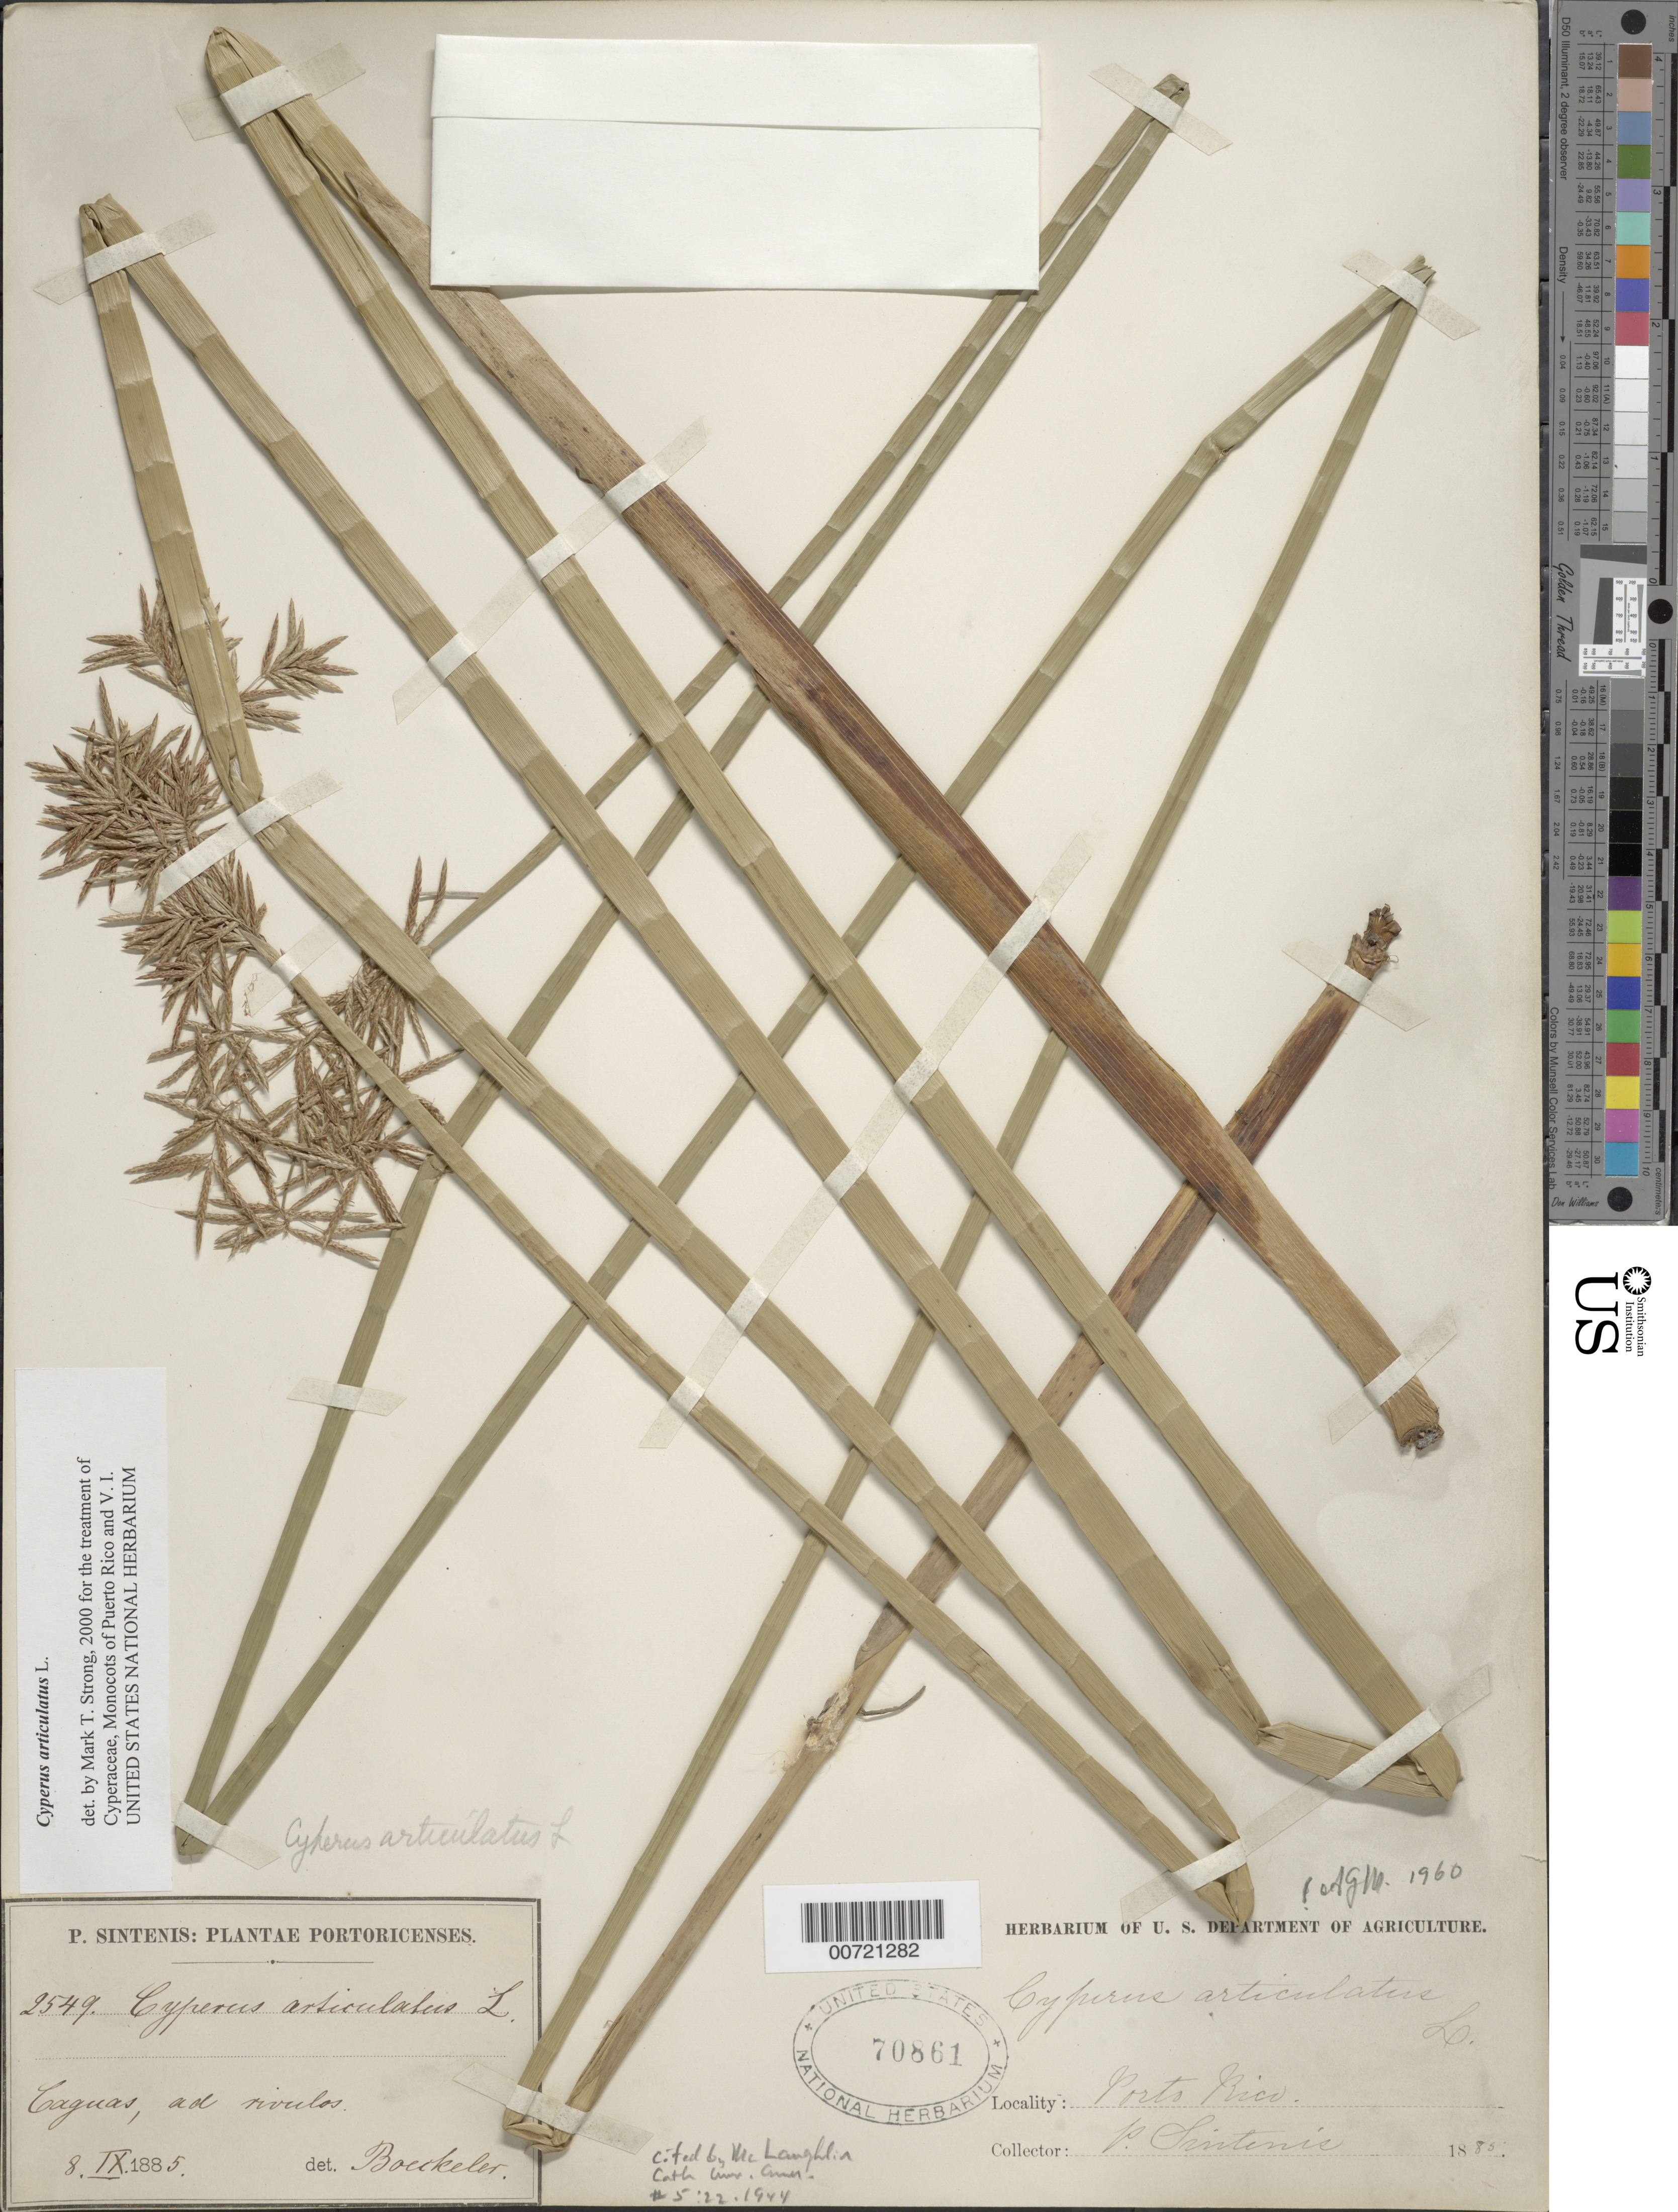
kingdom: Plantae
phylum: Tracheophyta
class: Liliopsida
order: Poales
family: Cyperaceae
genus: Cyperus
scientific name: Cyperus articulatus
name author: L.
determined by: Strong, M. T., (US), Smithsonian Institution - National Museum of Natural History (UNITED STATES)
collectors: P. Sintenis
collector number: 2549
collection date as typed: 08 Sep 1885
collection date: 1885-09-08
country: Puerto Rico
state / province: Caguas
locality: Caguas.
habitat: Ad rivulos.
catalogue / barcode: US 70861